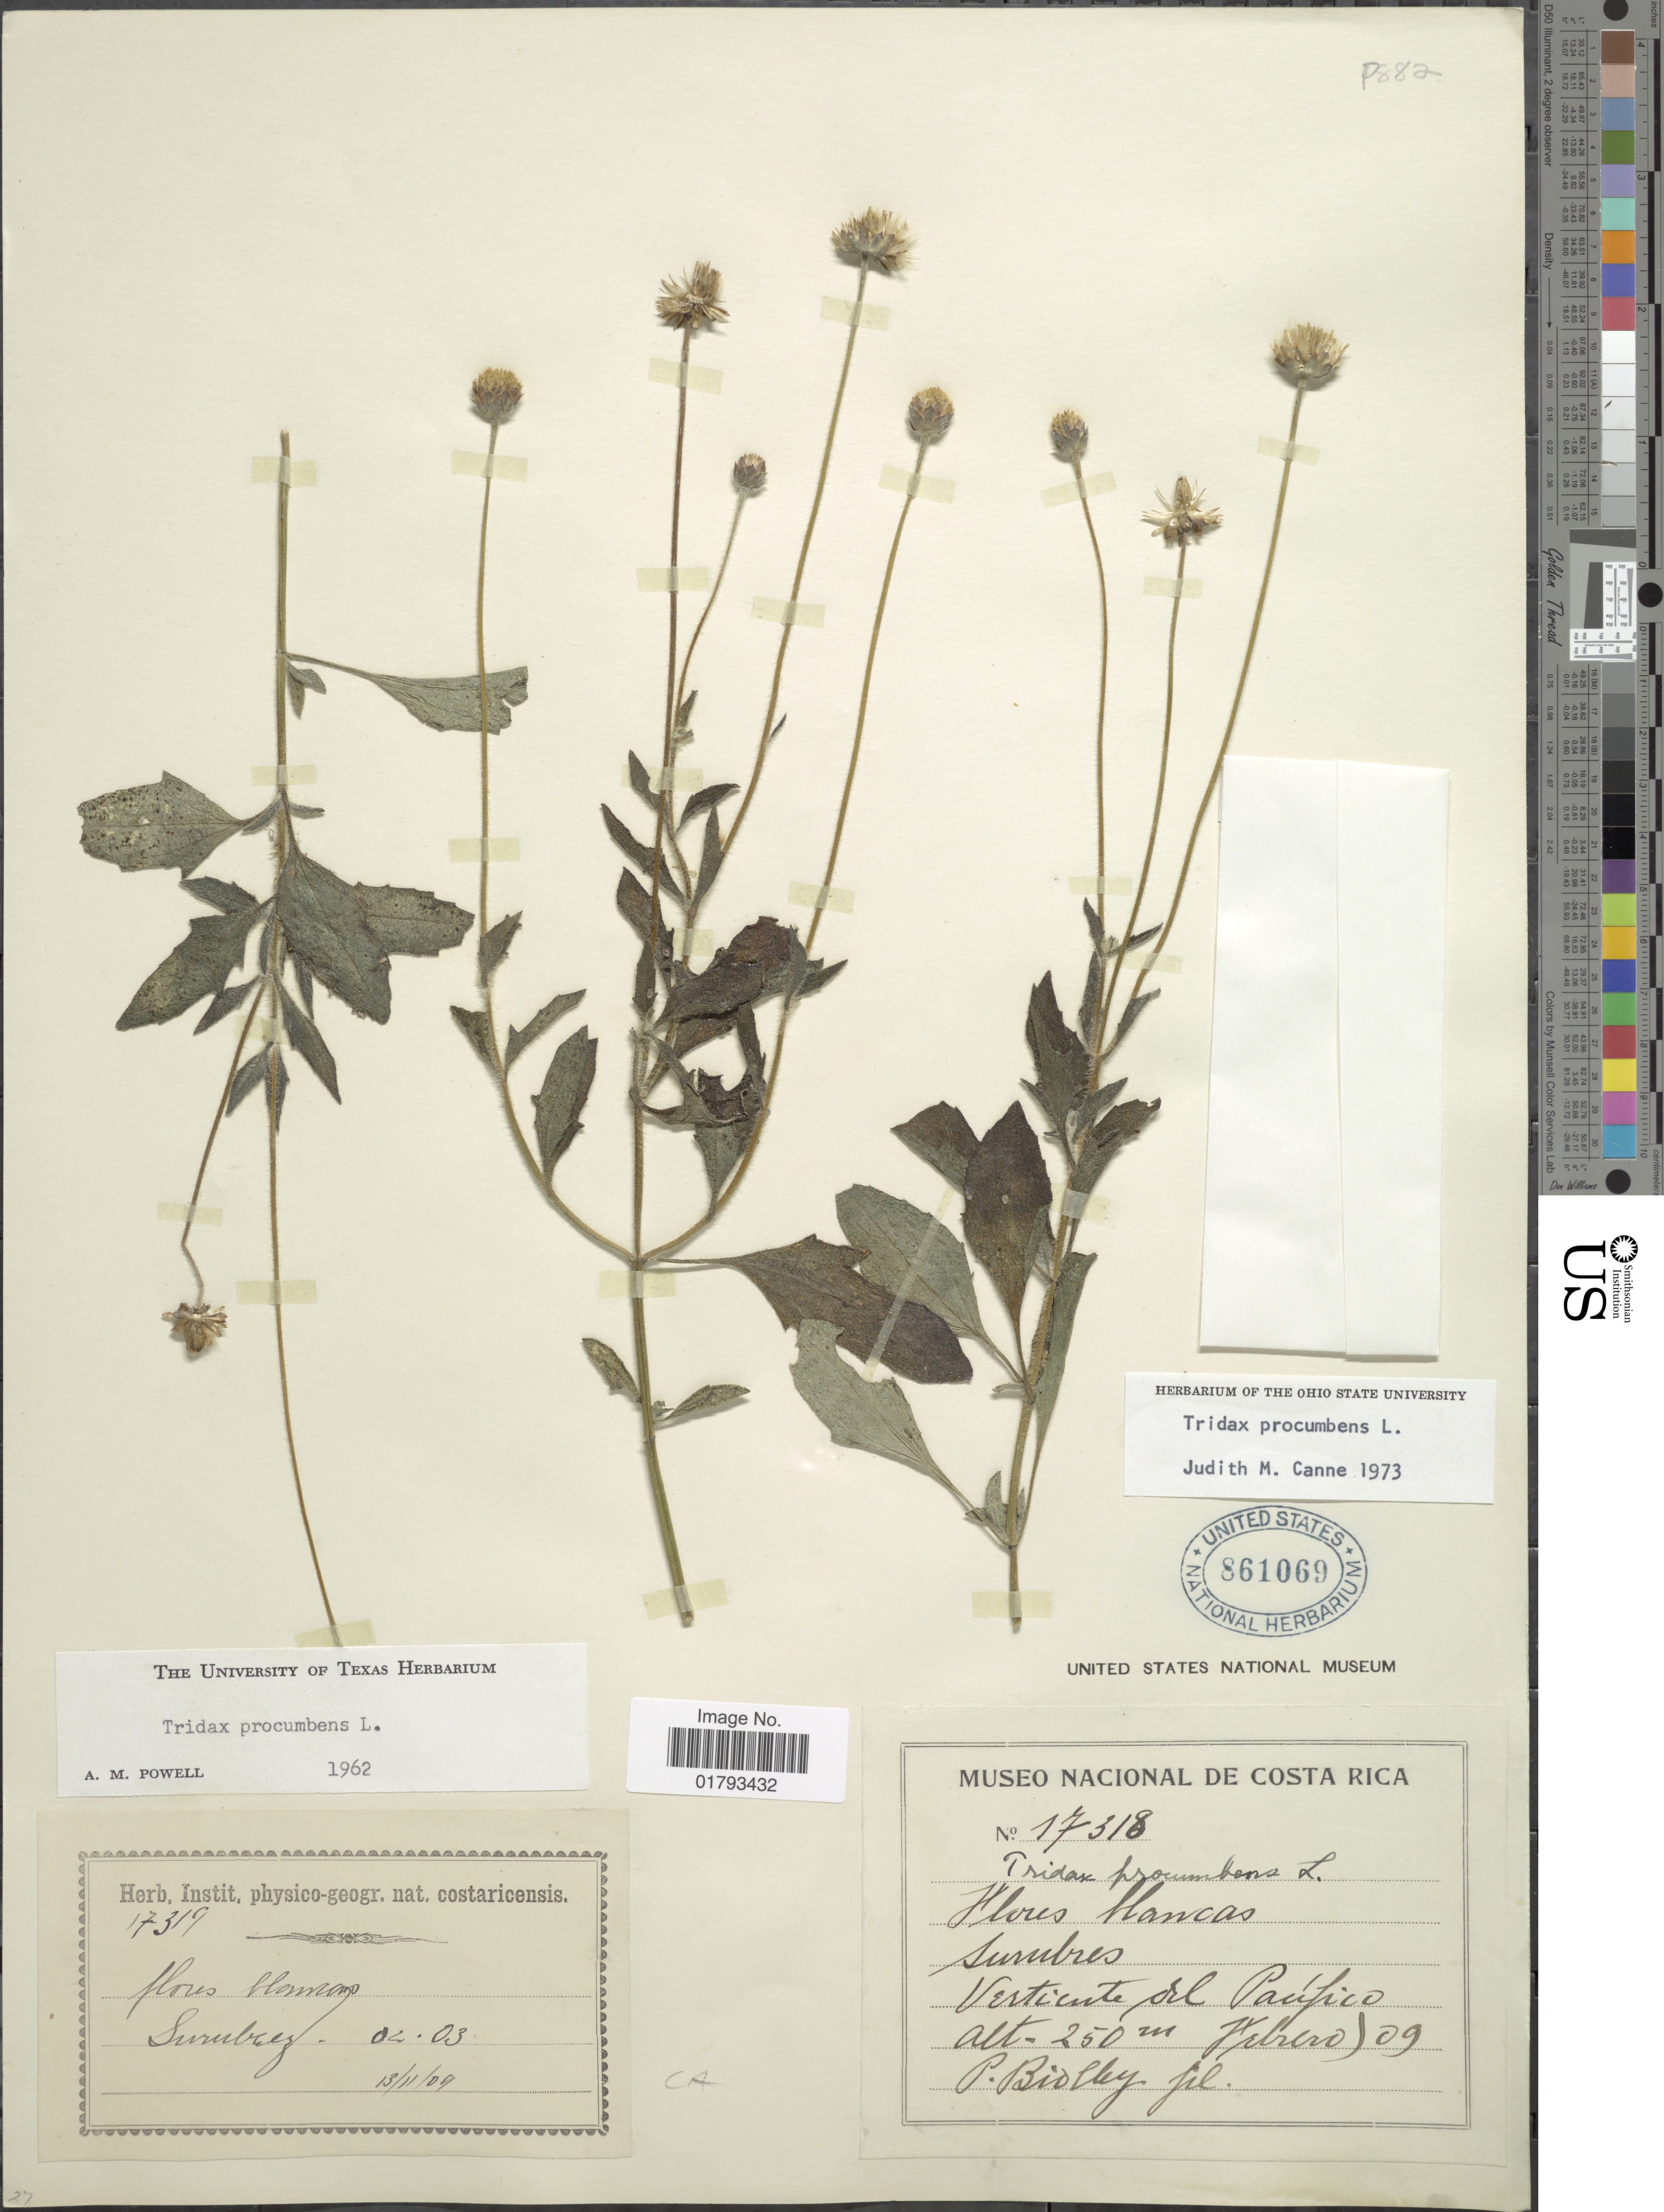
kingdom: Plantae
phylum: Tracheophyta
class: Magnoliopsida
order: Asterales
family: Asteraceae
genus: Tridax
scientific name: Tridax procumbens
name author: L.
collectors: P. Biolley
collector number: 17318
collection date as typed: Transcribed d/m/y: 13/11/9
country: Costa Rica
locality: Vertiente del Pacifico.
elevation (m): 250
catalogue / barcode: US 861069